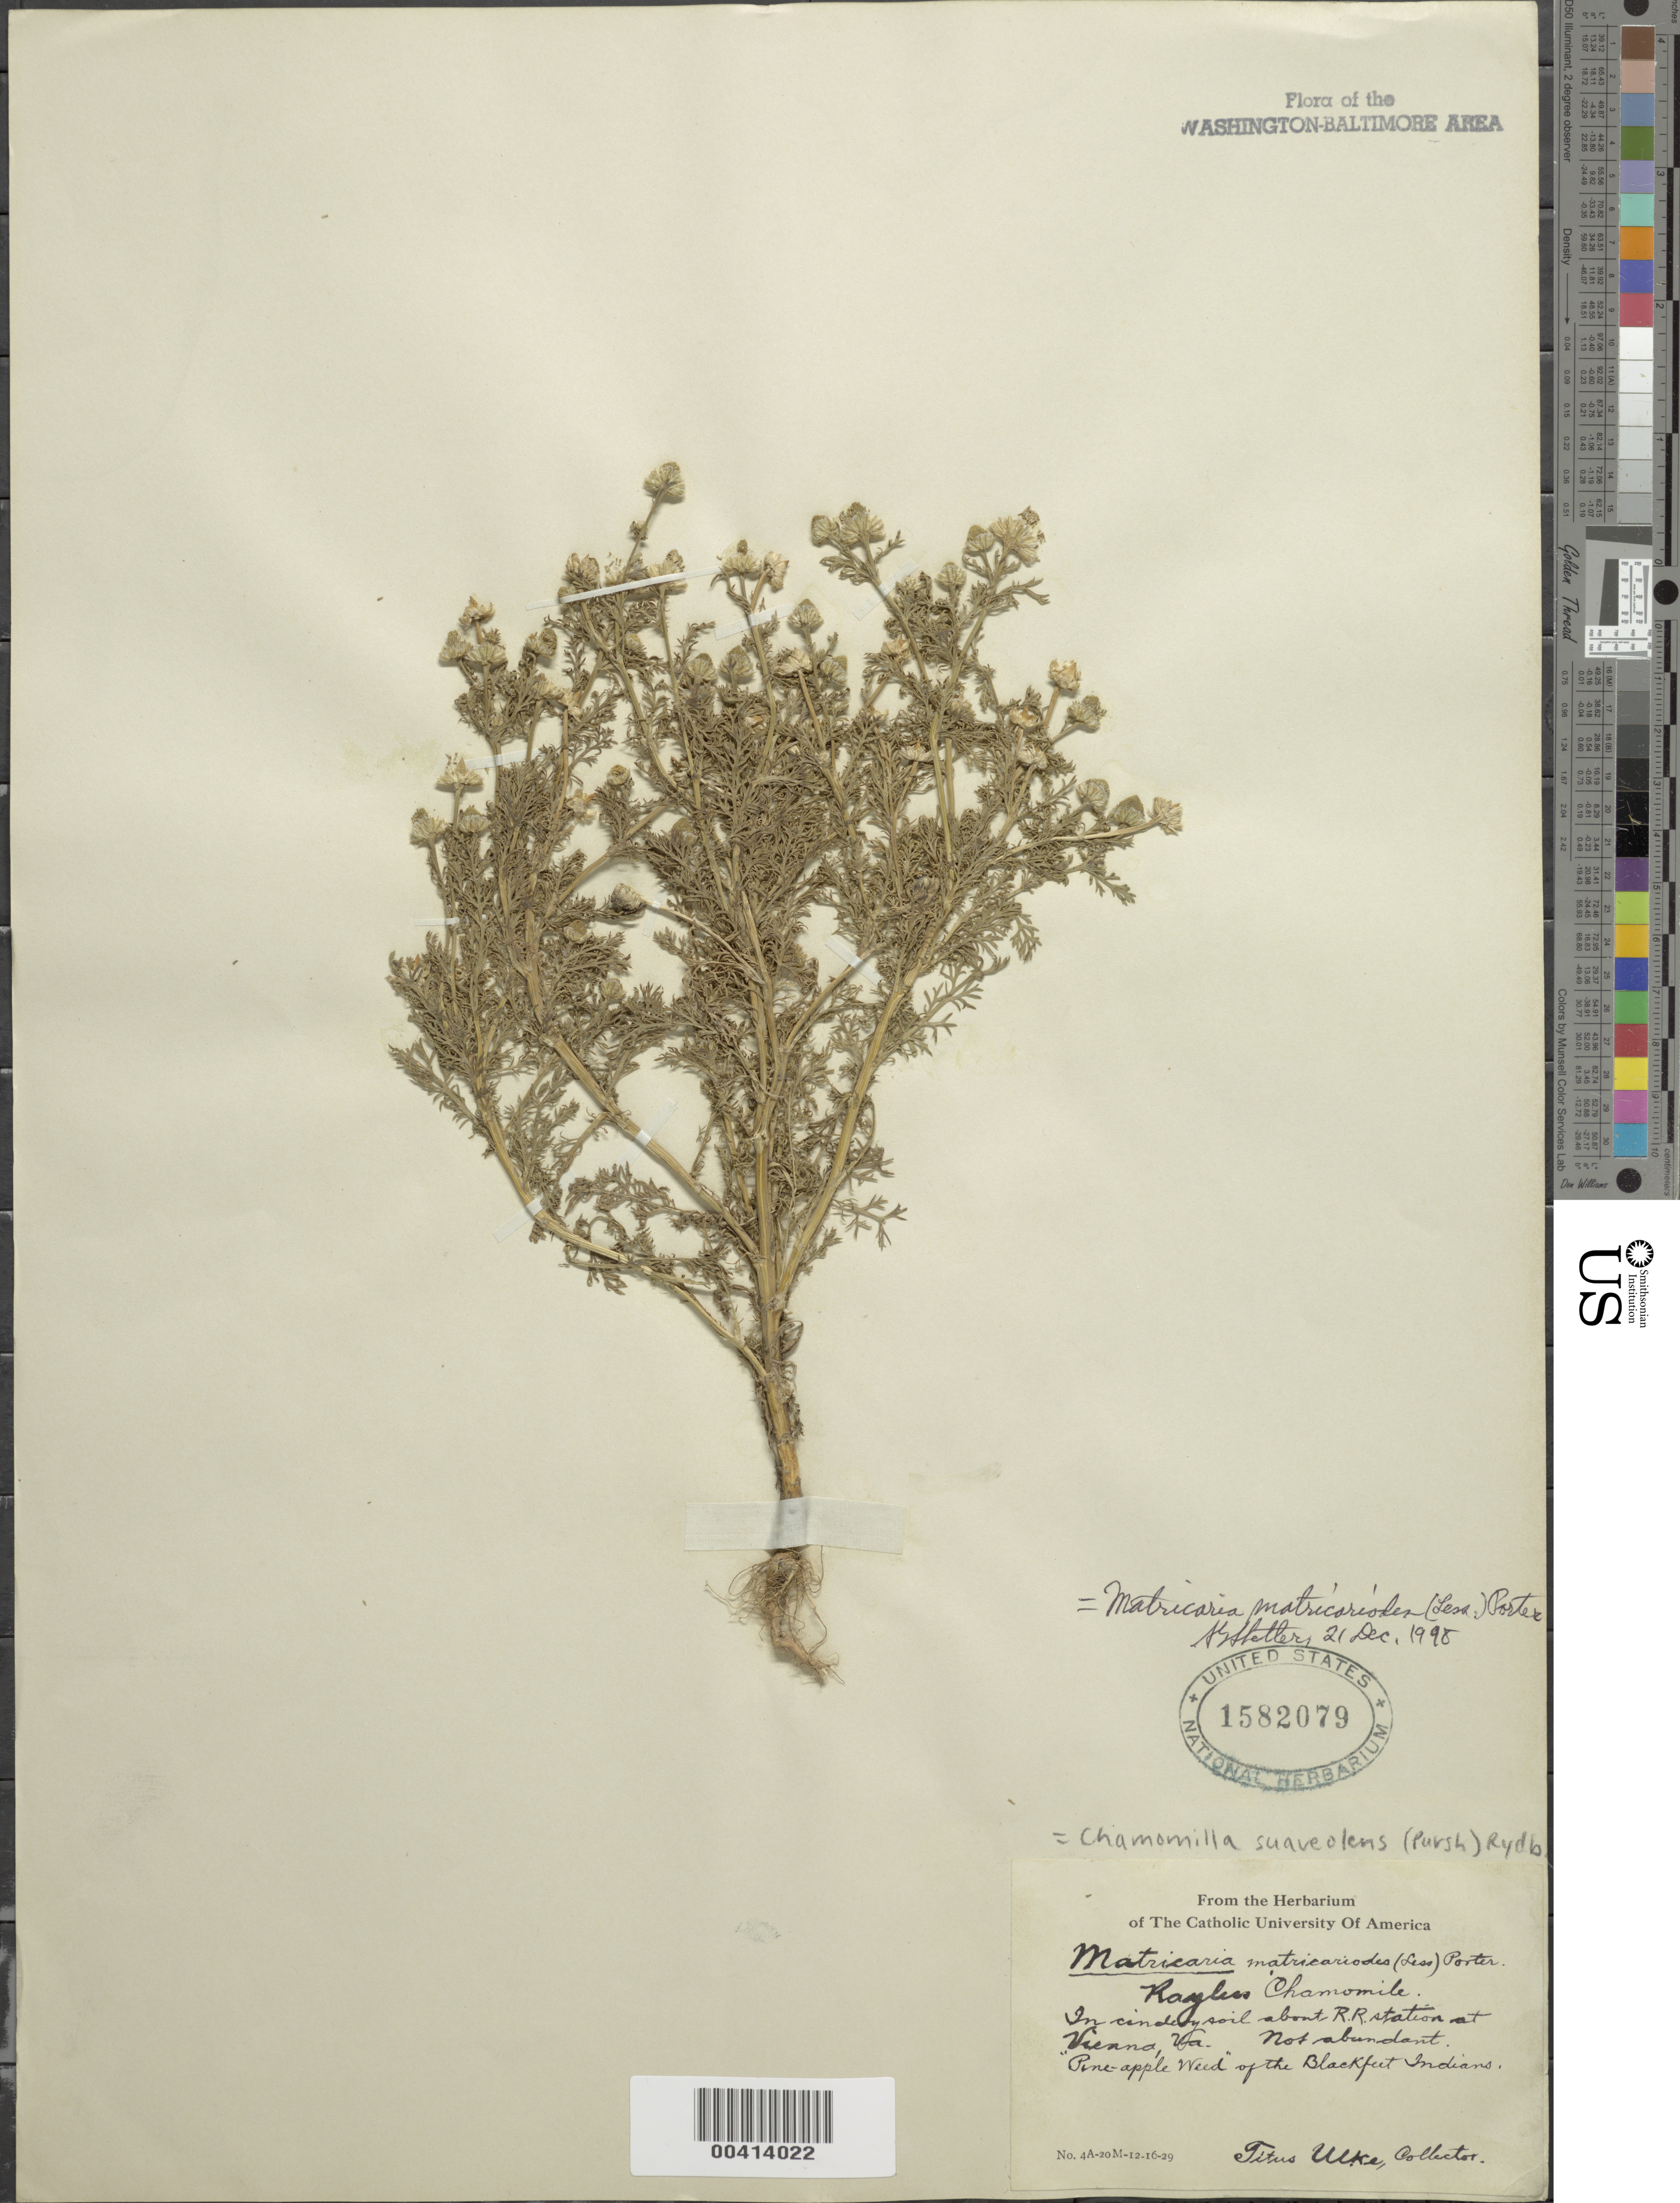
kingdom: Plantae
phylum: Tracheophyta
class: Magnoliopsida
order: Asterales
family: Asteraceae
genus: Matricaria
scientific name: Matricaria discoidea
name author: DC.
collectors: T. Ulke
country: United States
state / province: Virginia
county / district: Fairfax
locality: Vienna Railroad Station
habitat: Cindery soil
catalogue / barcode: US 1582079